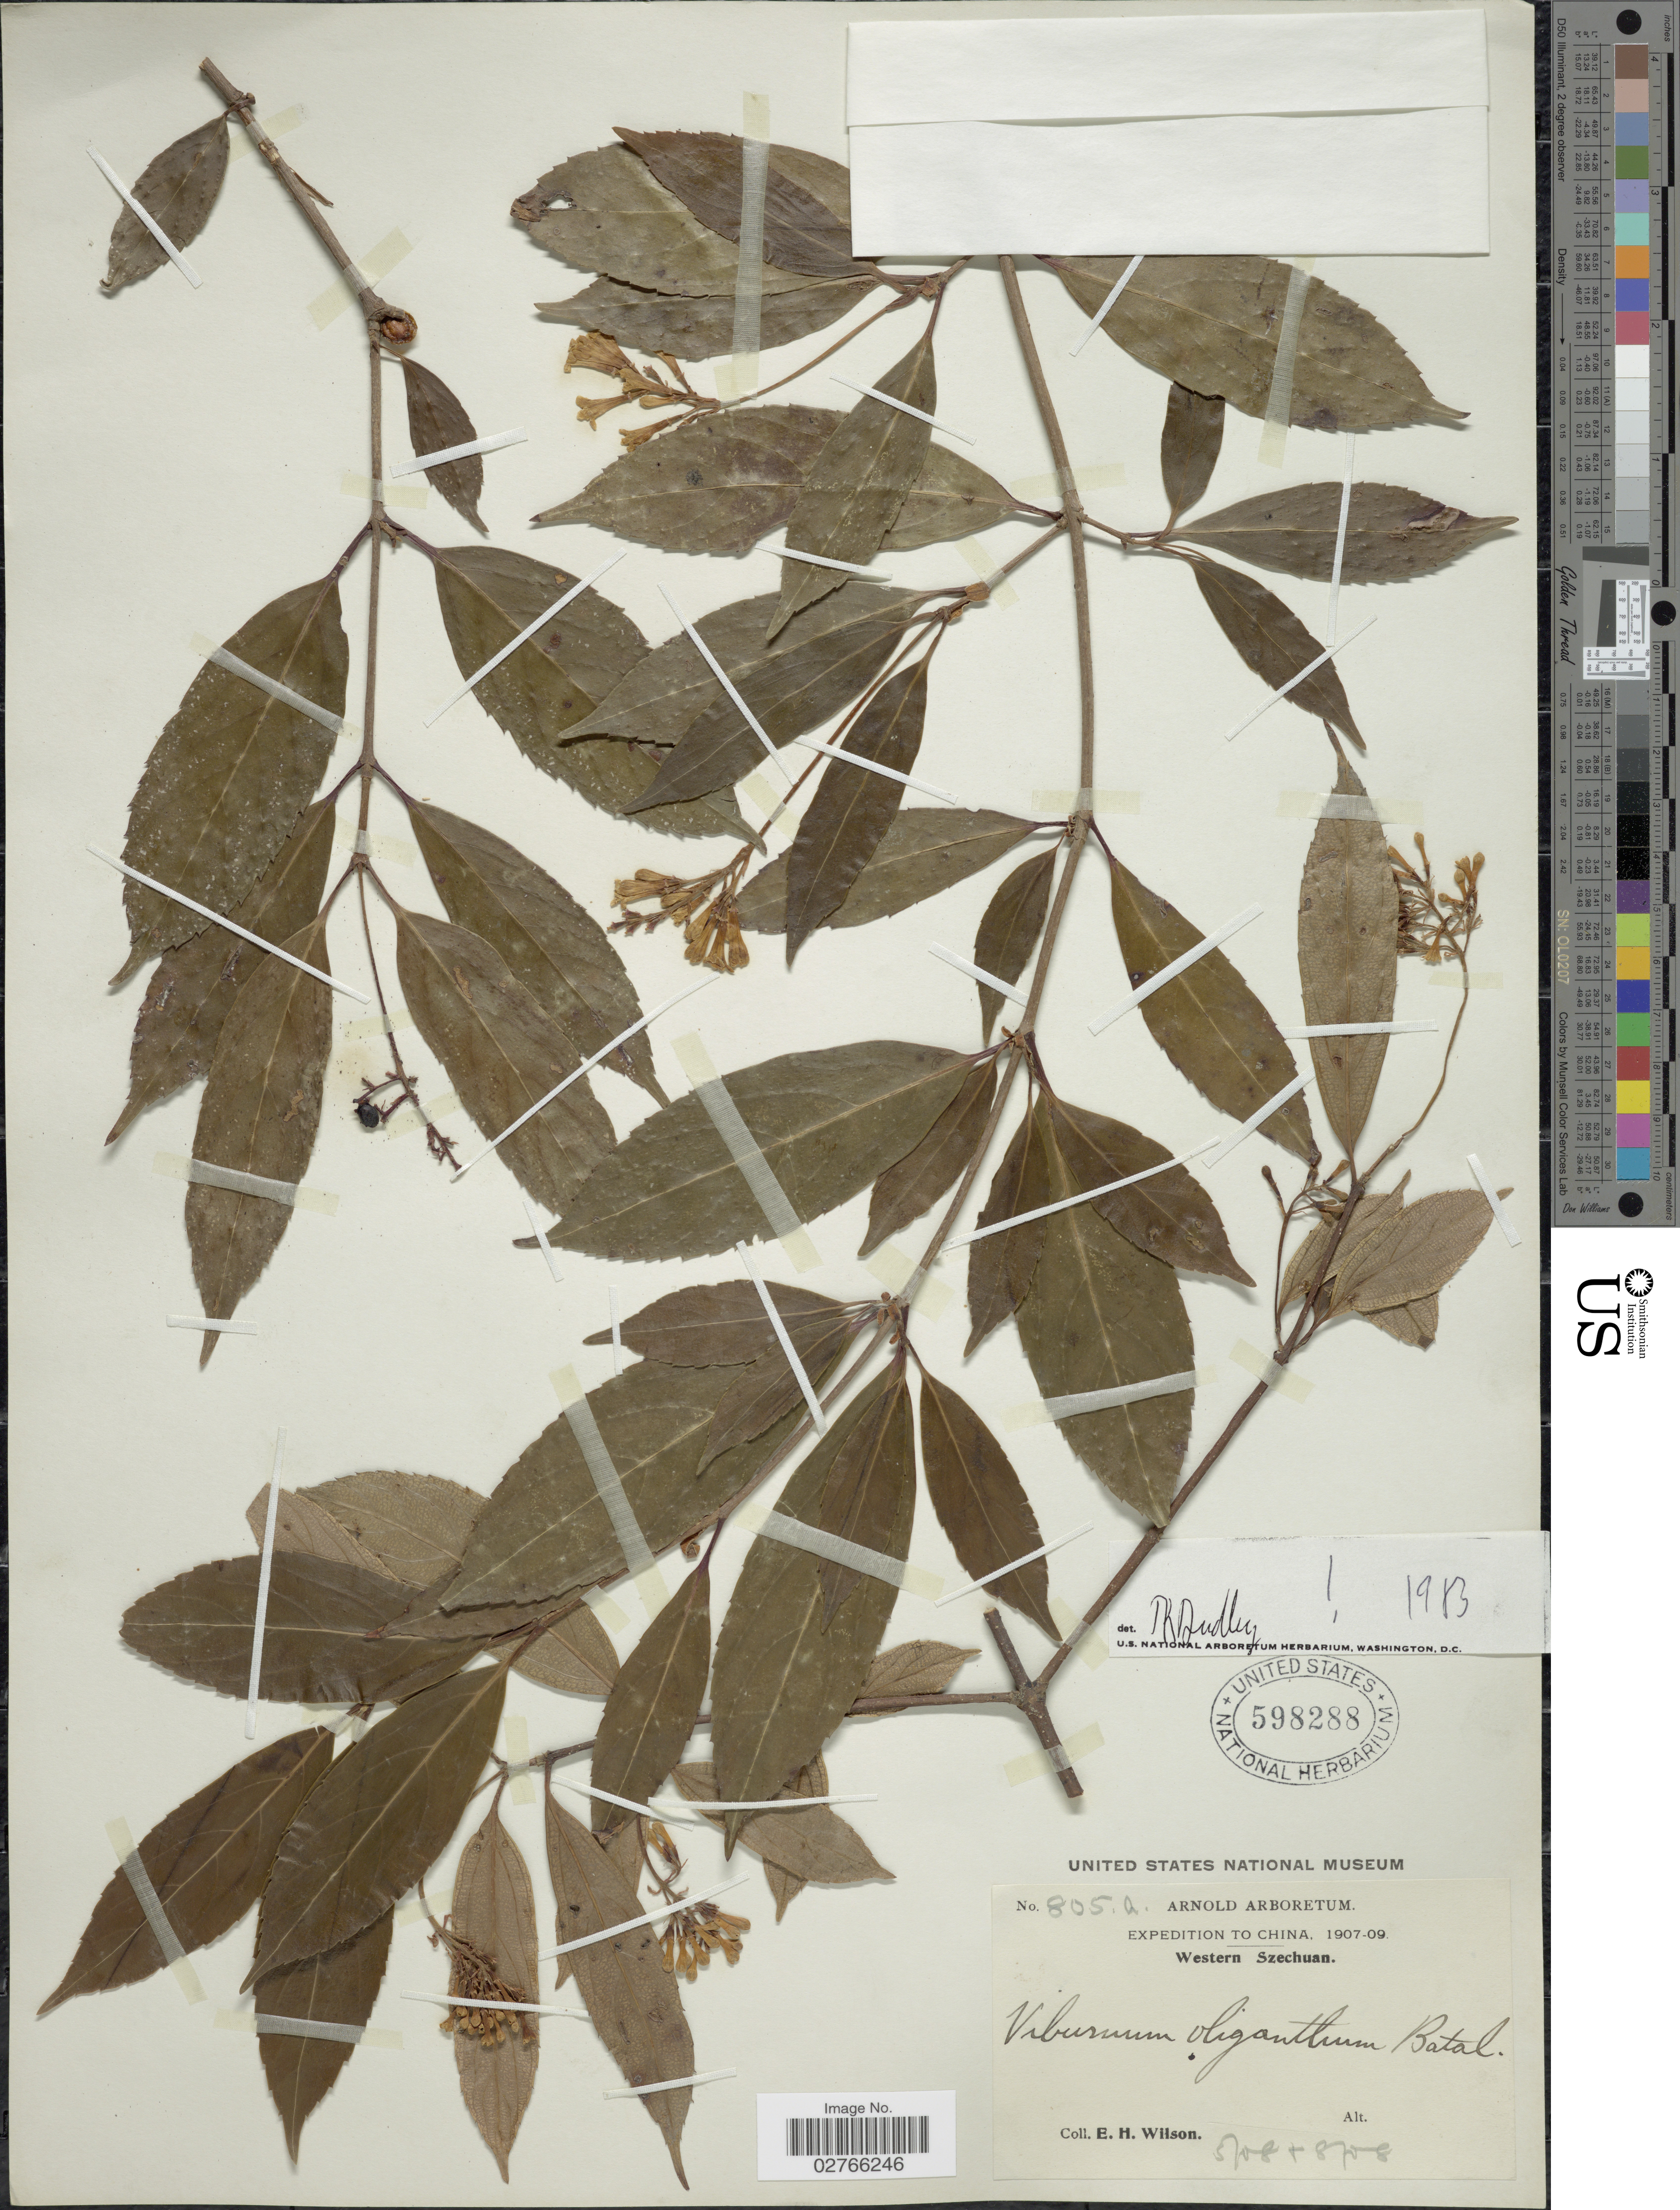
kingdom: Plantae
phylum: Tracheophyta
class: Magnoliopsida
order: Dipsacales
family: Viburnaceae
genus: Viburnum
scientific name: Viburnum oliganthum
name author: Batalin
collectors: E. Wilson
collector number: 805a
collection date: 1908-05/1908-08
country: China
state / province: Sichuan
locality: Western Szechuan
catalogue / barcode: US 598288